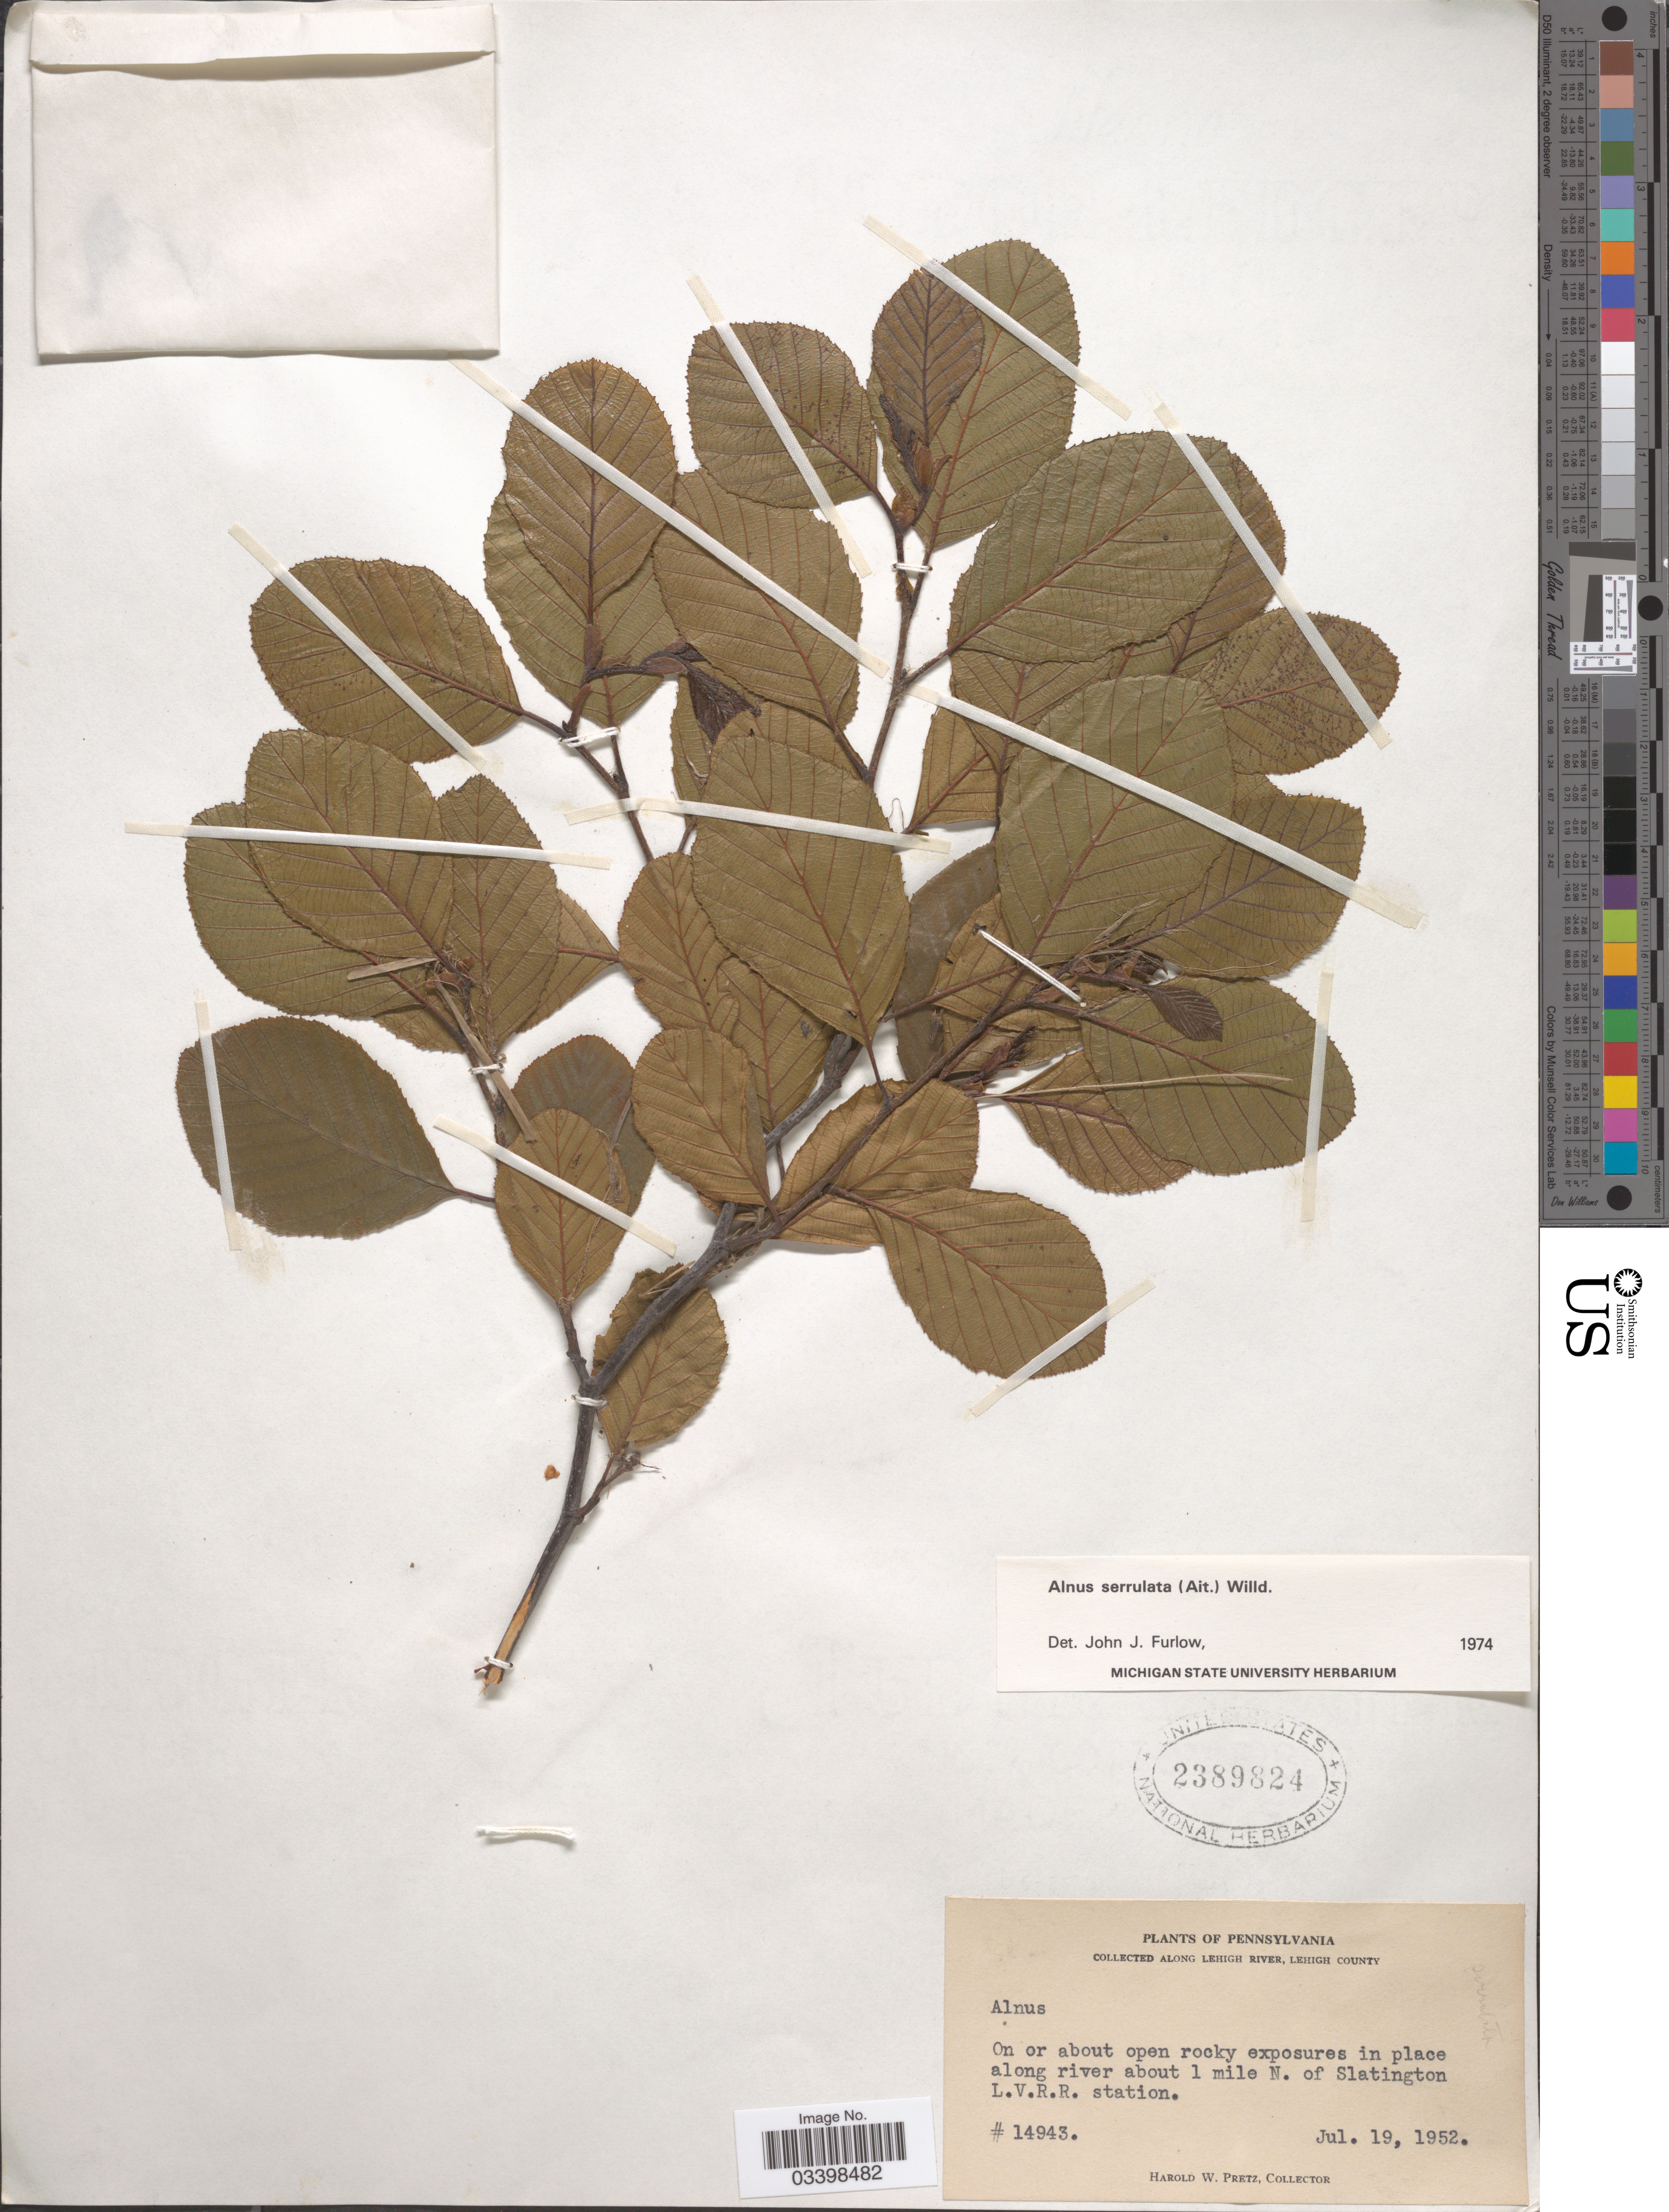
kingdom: Plantae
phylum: Tracheophyta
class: Magnoliopsida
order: Fagales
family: Betulaceae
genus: Alnus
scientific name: Alnus serrulata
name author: (Aiton) Willd.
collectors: H. W. Pretz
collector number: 14943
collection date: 1952-07-19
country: United States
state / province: Pennsylvania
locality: Along Lehigh River, Lehigh County. Along river about 1 mile N. of Slatington L.V.R.R. station.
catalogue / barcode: US 2389824